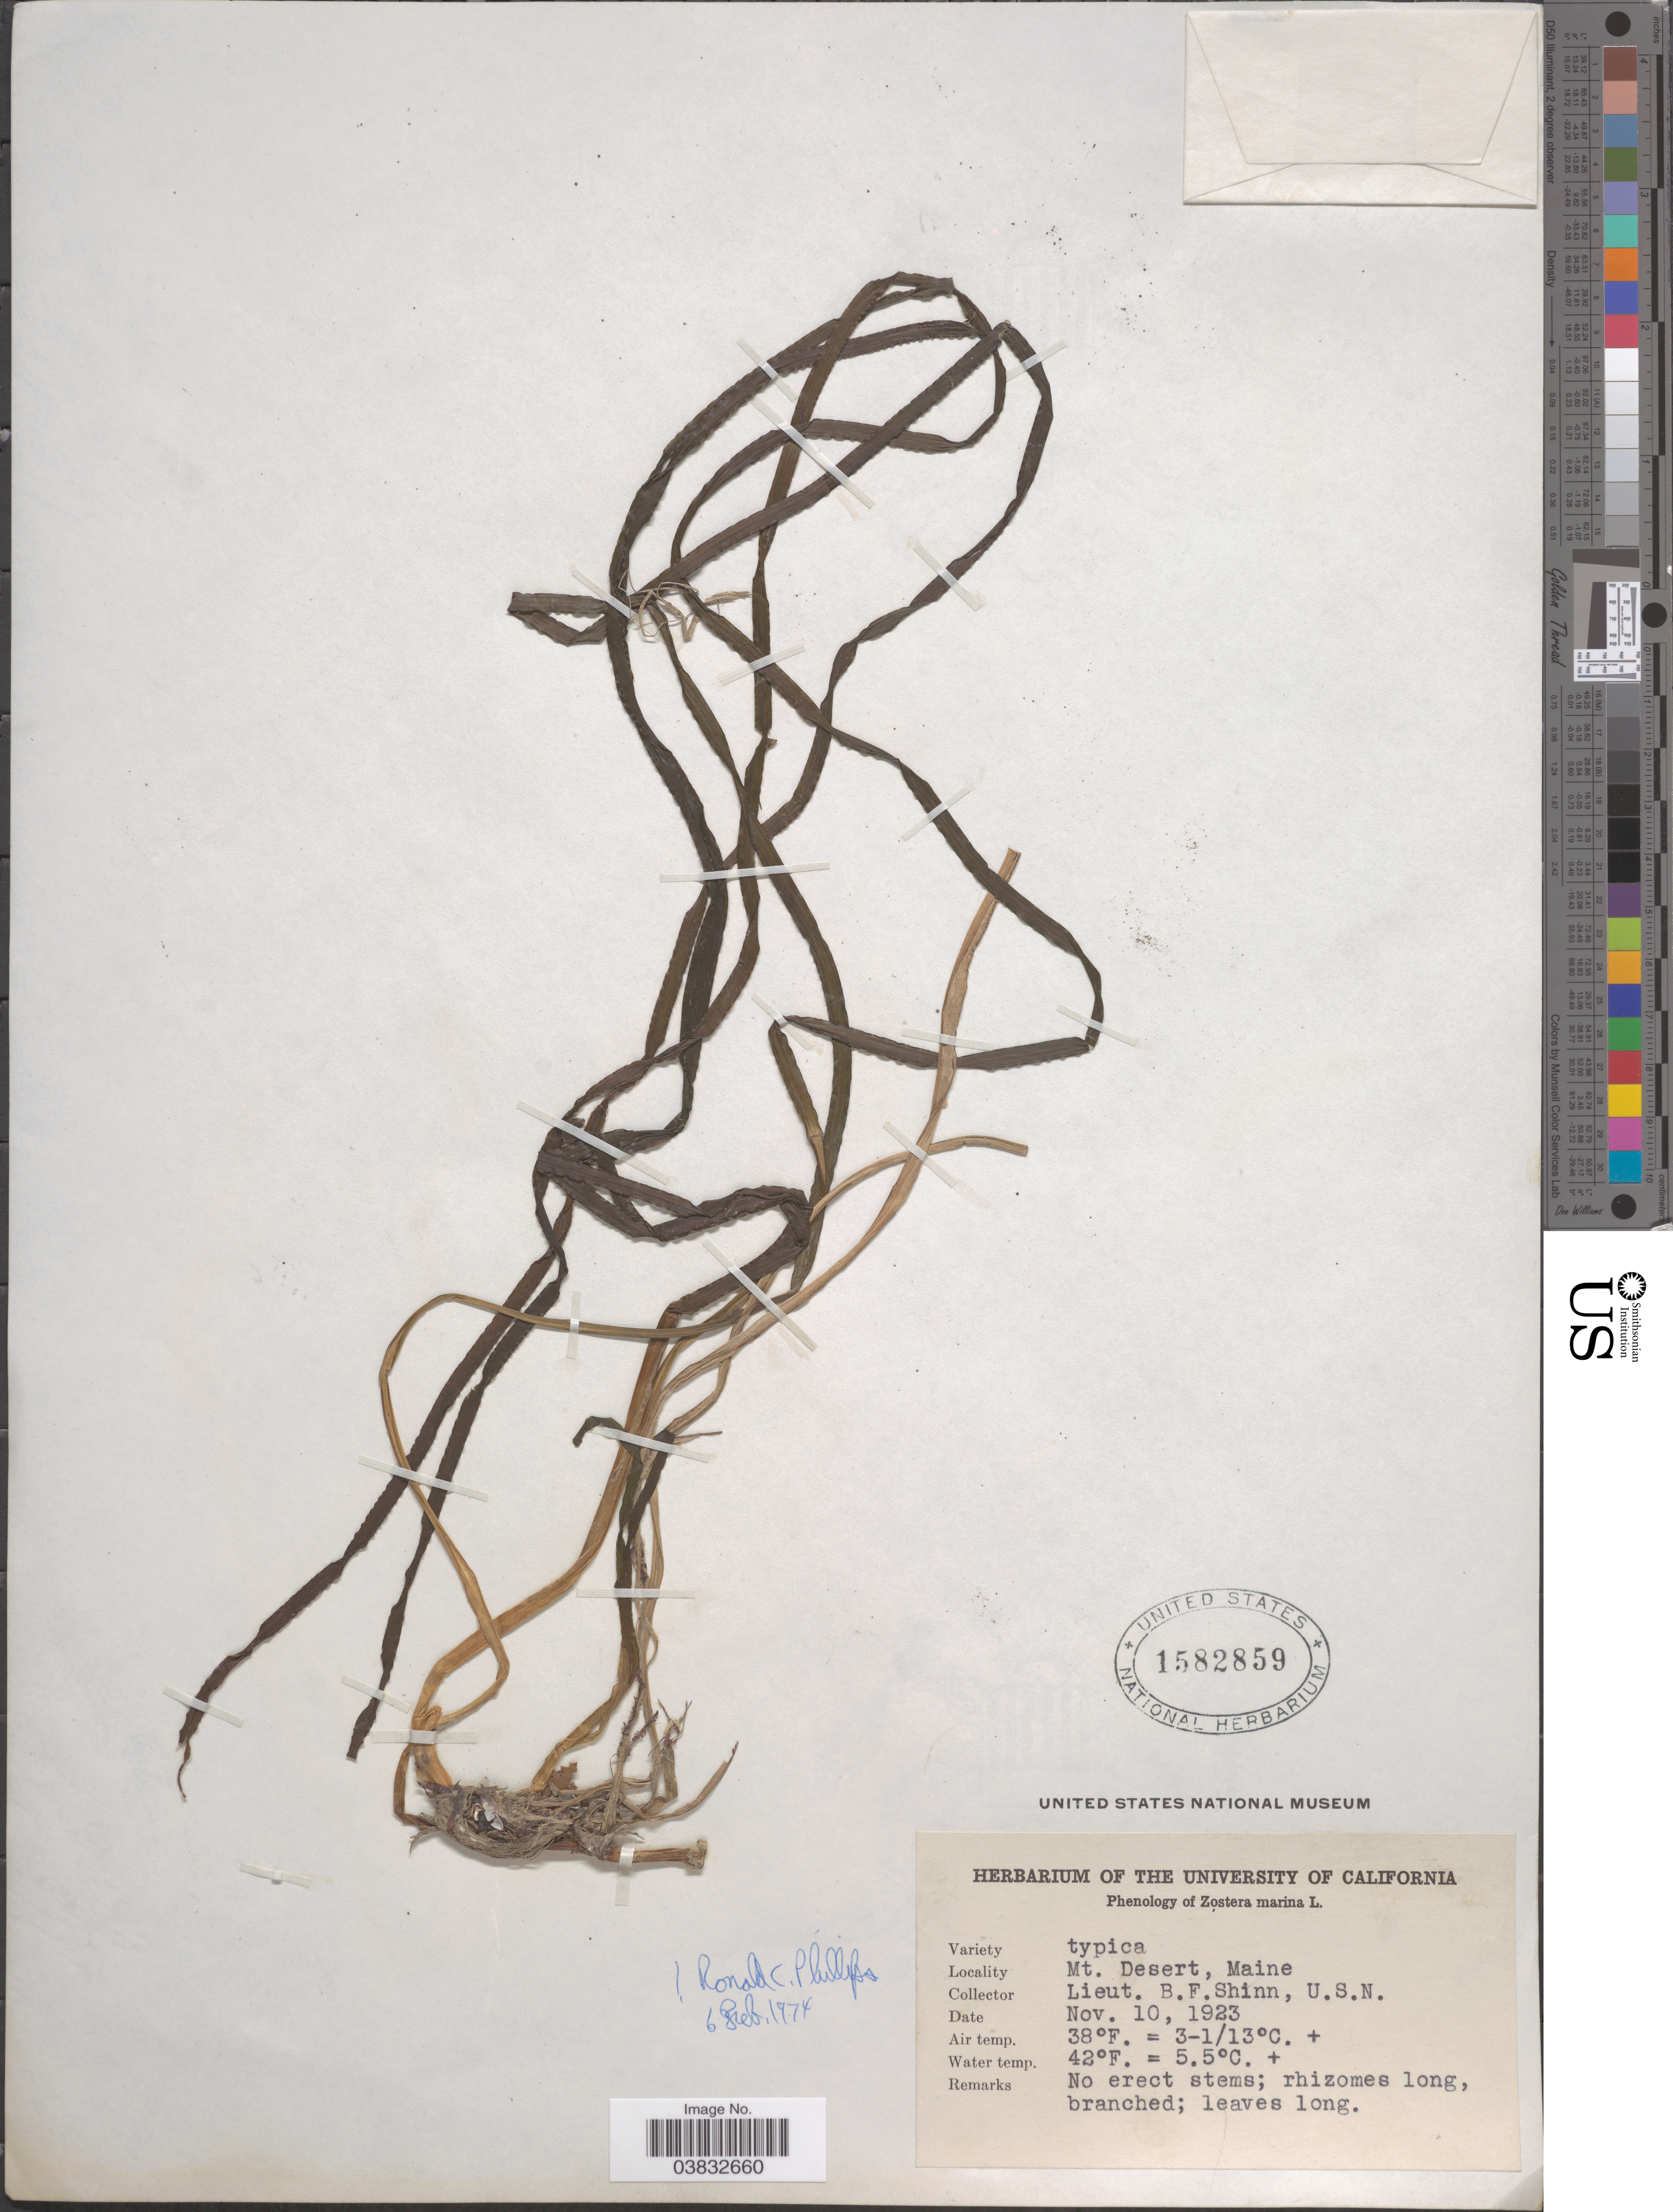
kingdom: Plantae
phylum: Tracheophyta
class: Liliopsida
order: Alismatales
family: Zosteraceae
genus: Zostera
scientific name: Zostera marina var. typica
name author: L.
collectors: L. Shinn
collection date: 1923-11-10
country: United States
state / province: Maine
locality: Mt. Desert.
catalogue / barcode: US 1582859